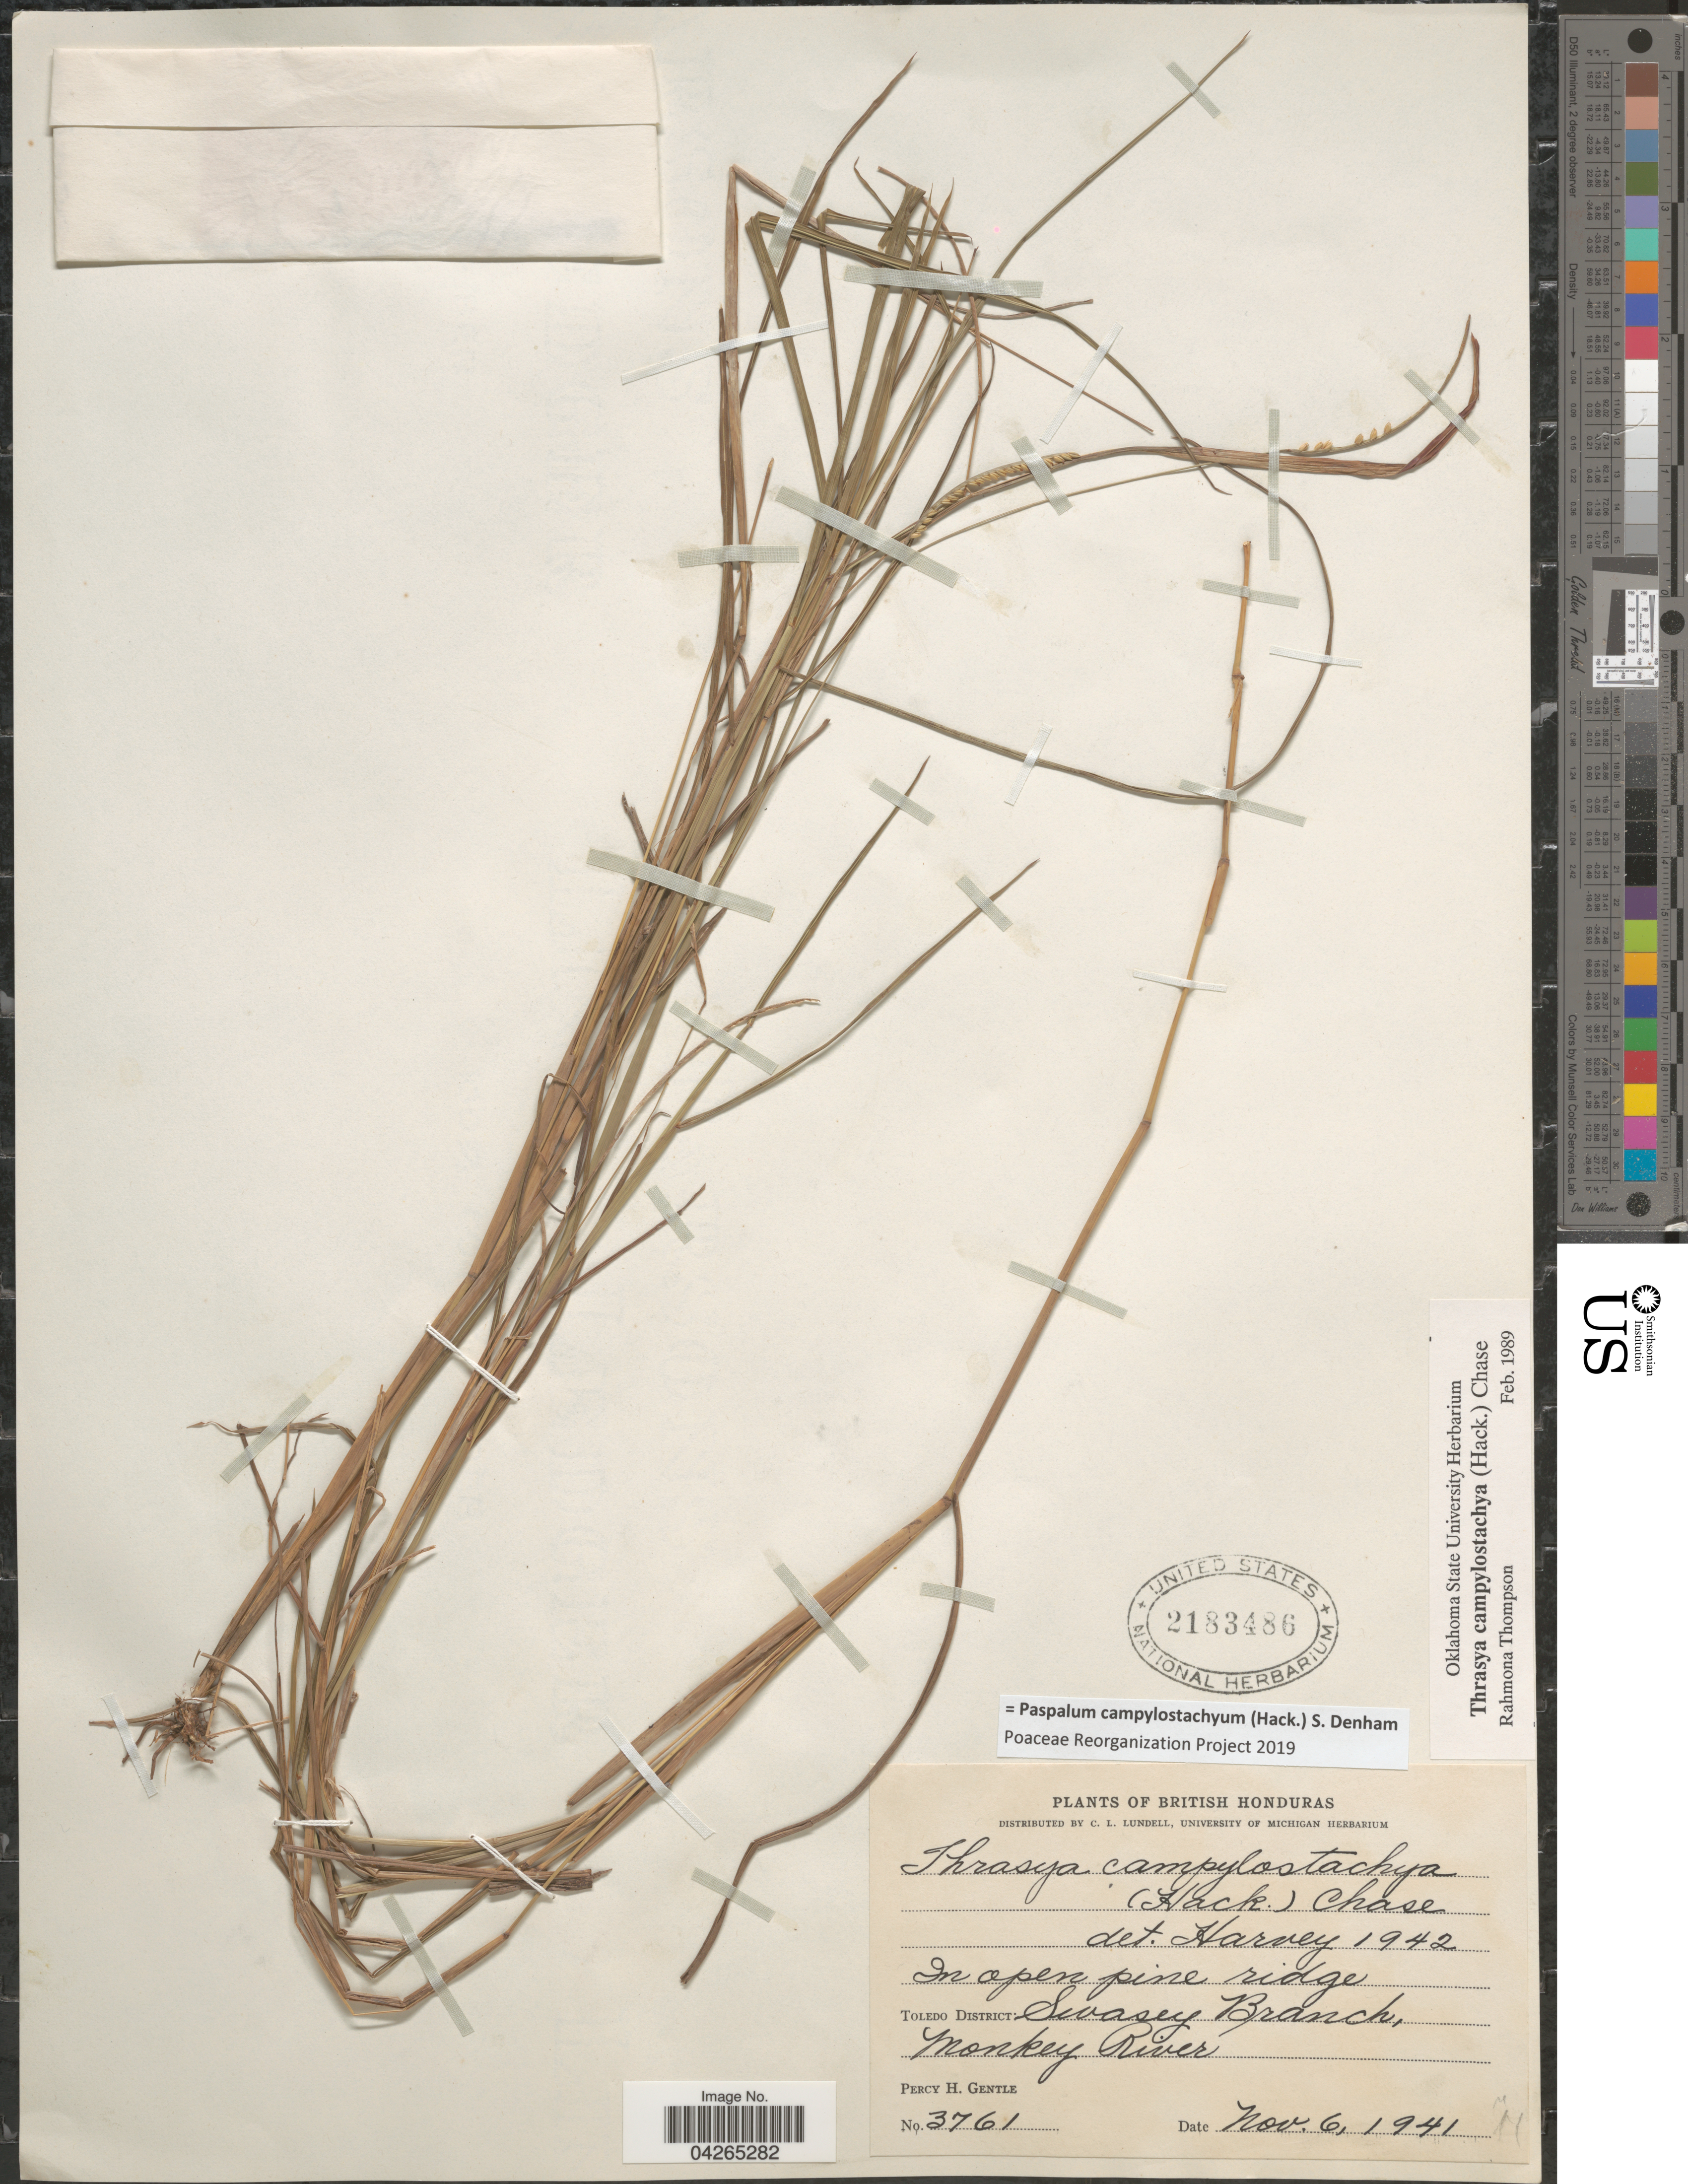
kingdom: Plantae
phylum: Tracheophyta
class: Liliopsida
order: Poales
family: Poaceae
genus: Paspalum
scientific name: Paspalum campylostachyum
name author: (Hack.) S. Denham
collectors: P. H. Gentle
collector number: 3761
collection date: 1941-11-06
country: Belize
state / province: Toledo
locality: British Honduras. Toledo District: Swasey Branch, Monkey River.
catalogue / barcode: US 2183486